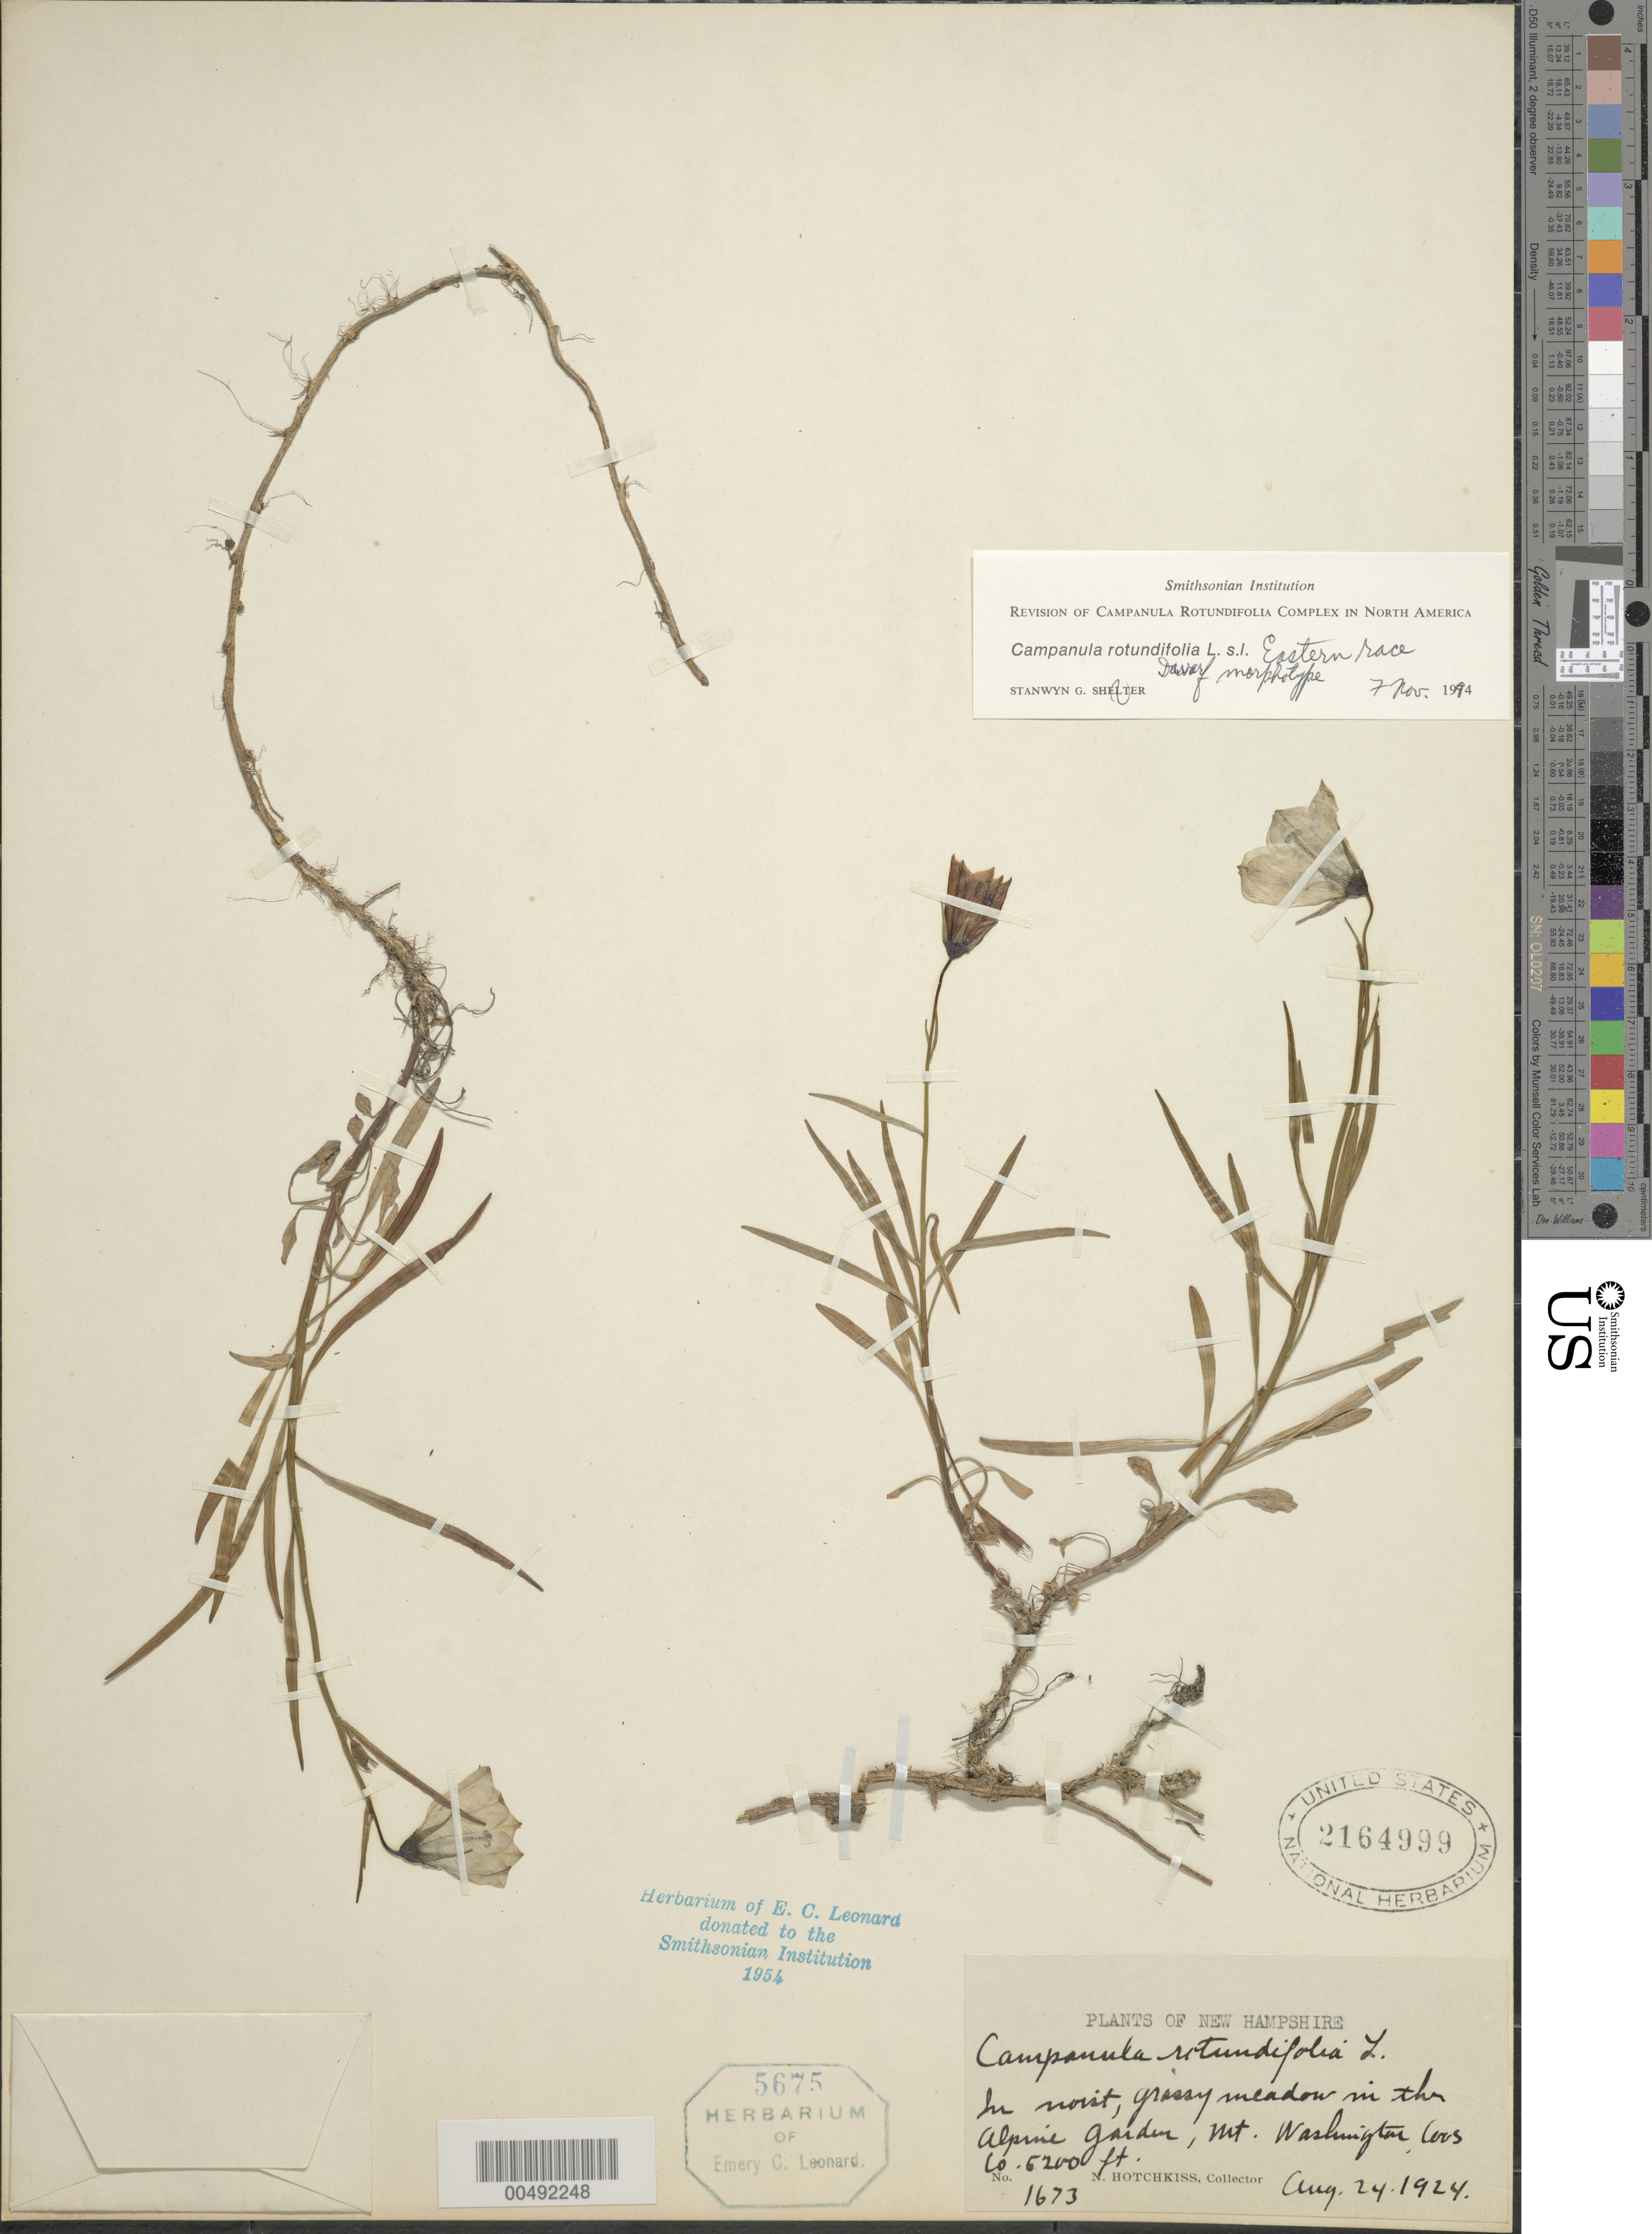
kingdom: Plantae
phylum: Tracheophyta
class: Magnoliopsida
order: Asterales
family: Campanulaceae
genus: Campanula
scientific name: Campanula rotundifolia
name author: L.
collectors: N. Hotchkiss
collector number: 1673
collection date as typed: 24 Aug 1924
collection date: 1924-08-24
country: United States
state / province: New Hampshire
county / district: Coos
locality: Mt. Washington, Alpine Garden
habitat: in moist grassy meadow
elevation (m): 1585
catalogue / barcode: US 2164999